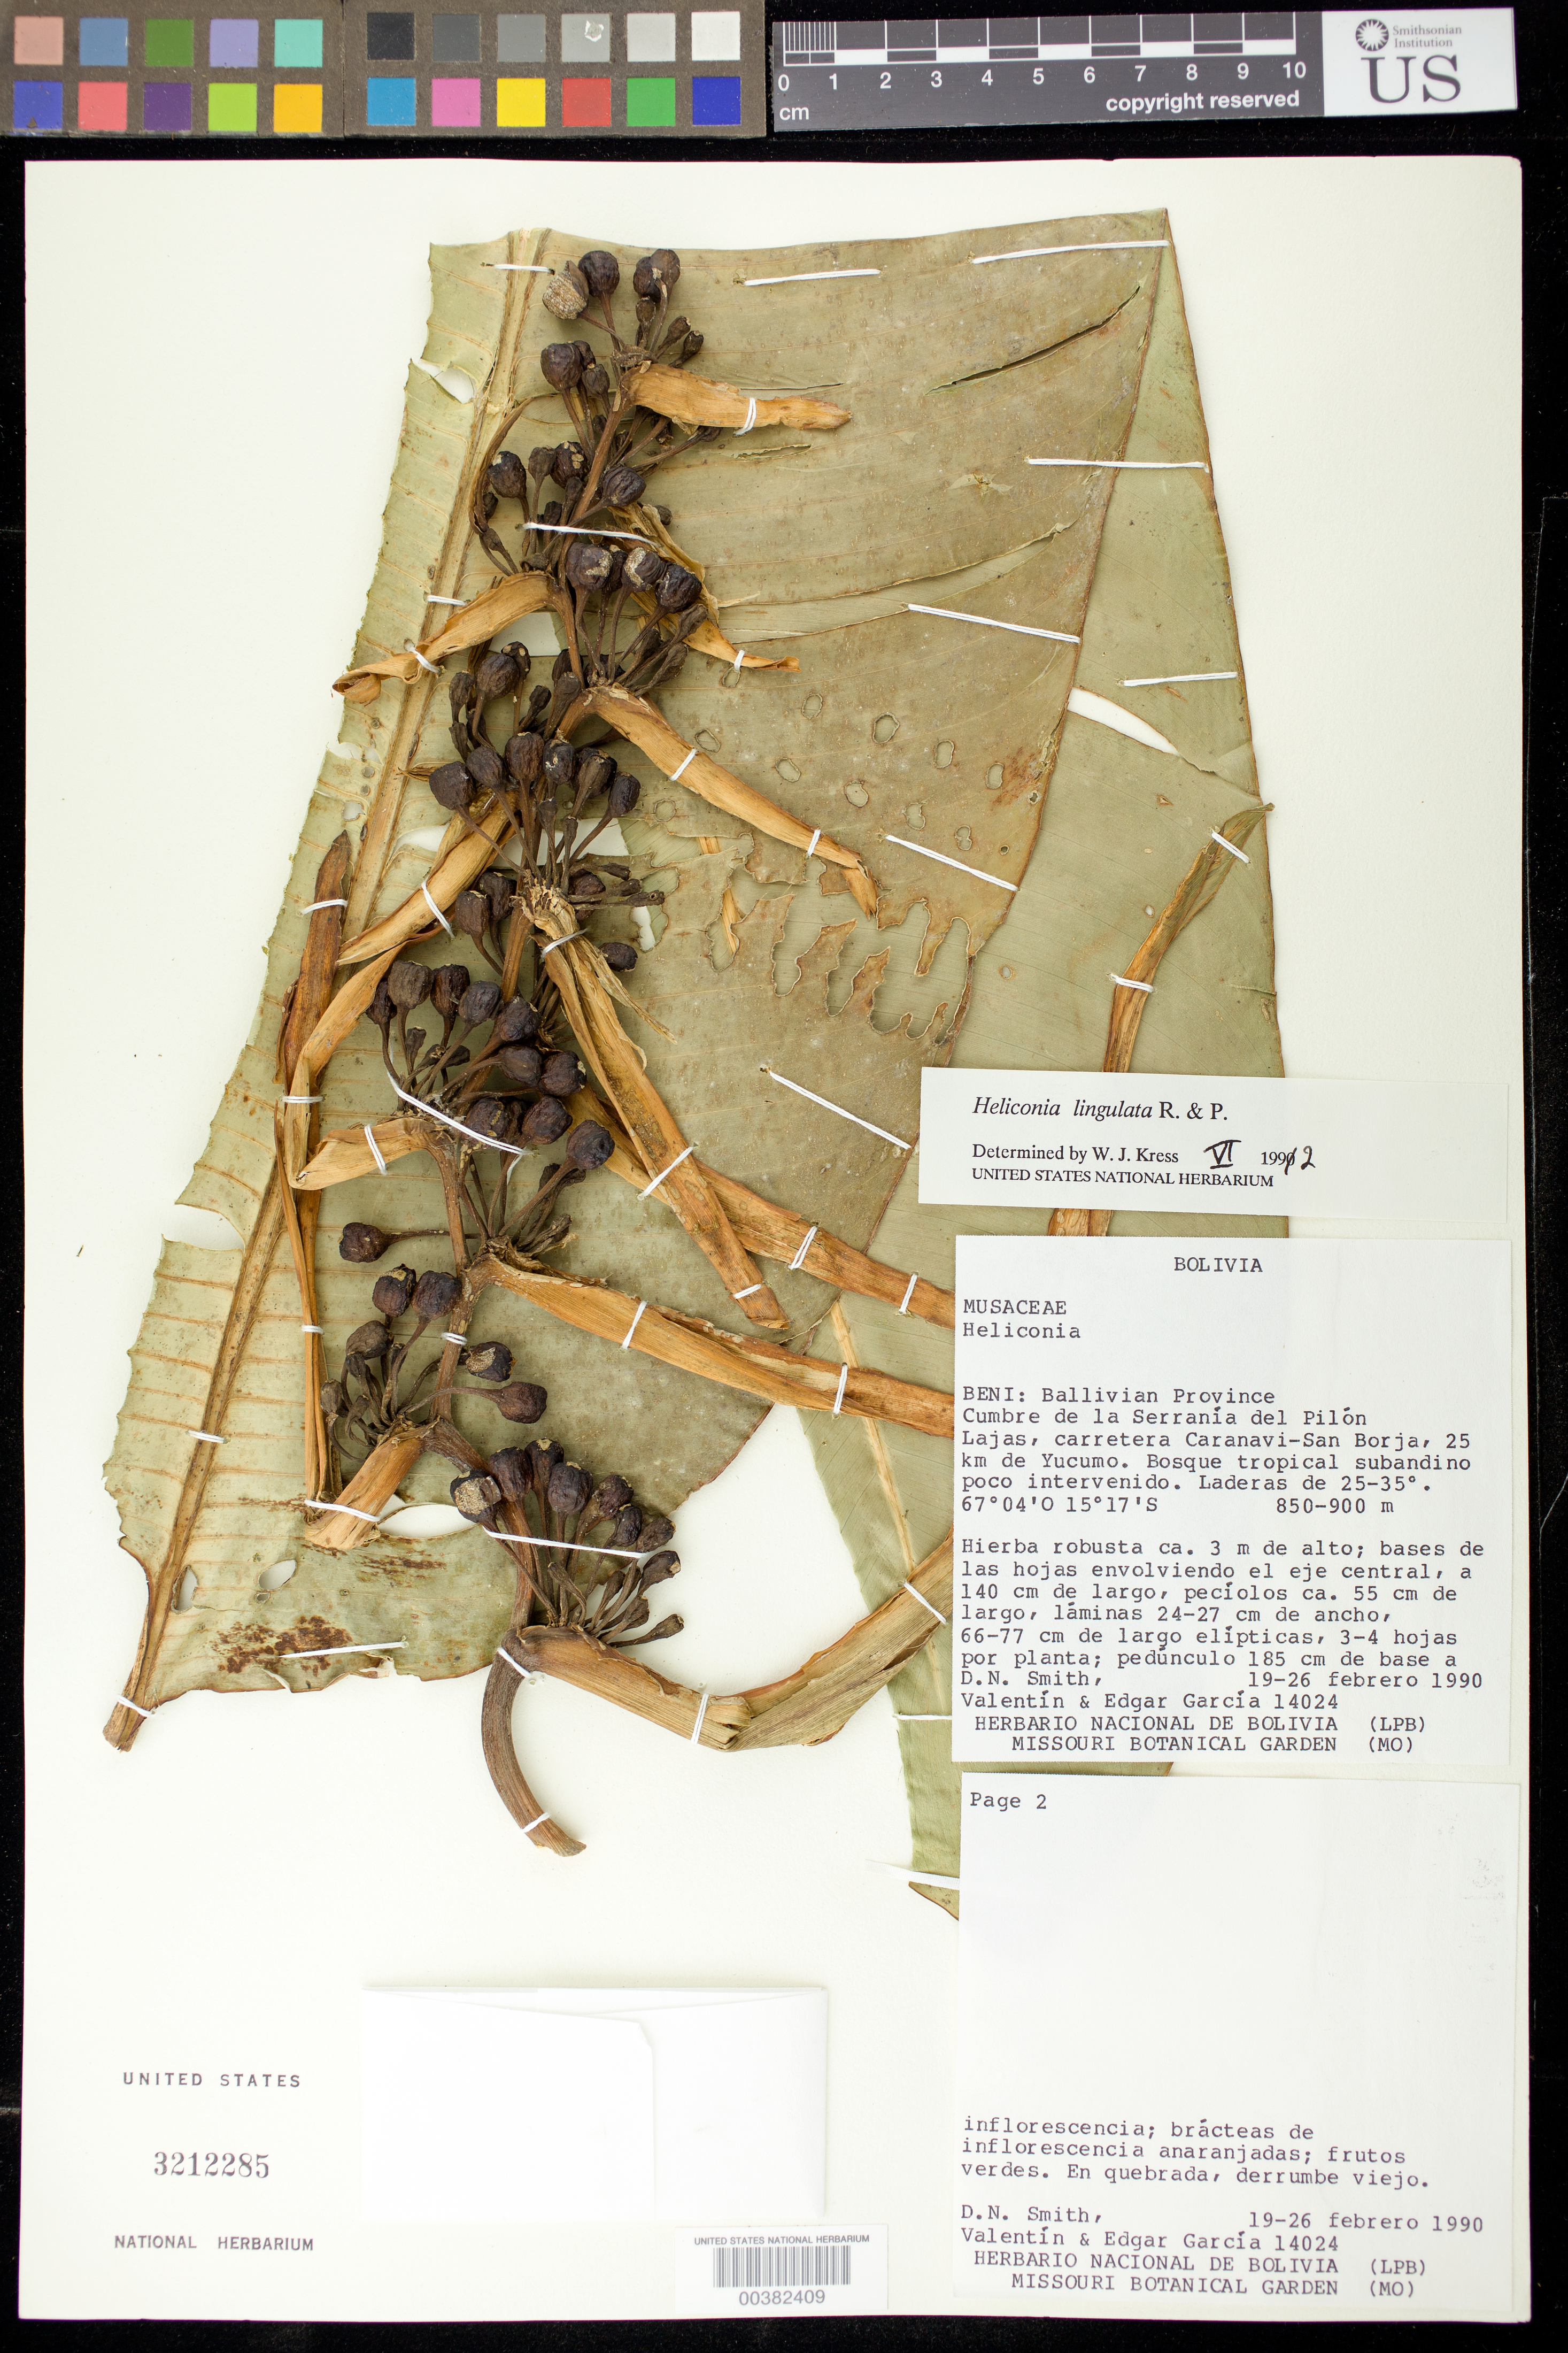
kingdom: Plantae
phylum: Tracheophyta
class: Liliopsida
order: Zingiberales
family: Heliconiaceae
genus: Heliconia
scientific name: Heliconia lingulata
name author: Ruiz & Pav.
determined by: Kress, W. J., (US), Smithsonian Institution - National Museum of Natural History (UNITED STATES)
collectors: D. Smith, V. Garcia & E. Garcia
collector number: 14024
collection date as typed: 19 Feb 1990 to 26 Feb 1990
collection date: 1990-02-19/1990-02-26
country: Bolivia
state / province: Beni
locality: Ballivan Prov., Cumbe de la Serrania del Pilon Lajas, Carretera Caranavi - San Borjas, 25 km de Yucumo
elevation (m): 850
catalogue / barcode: US 3212285